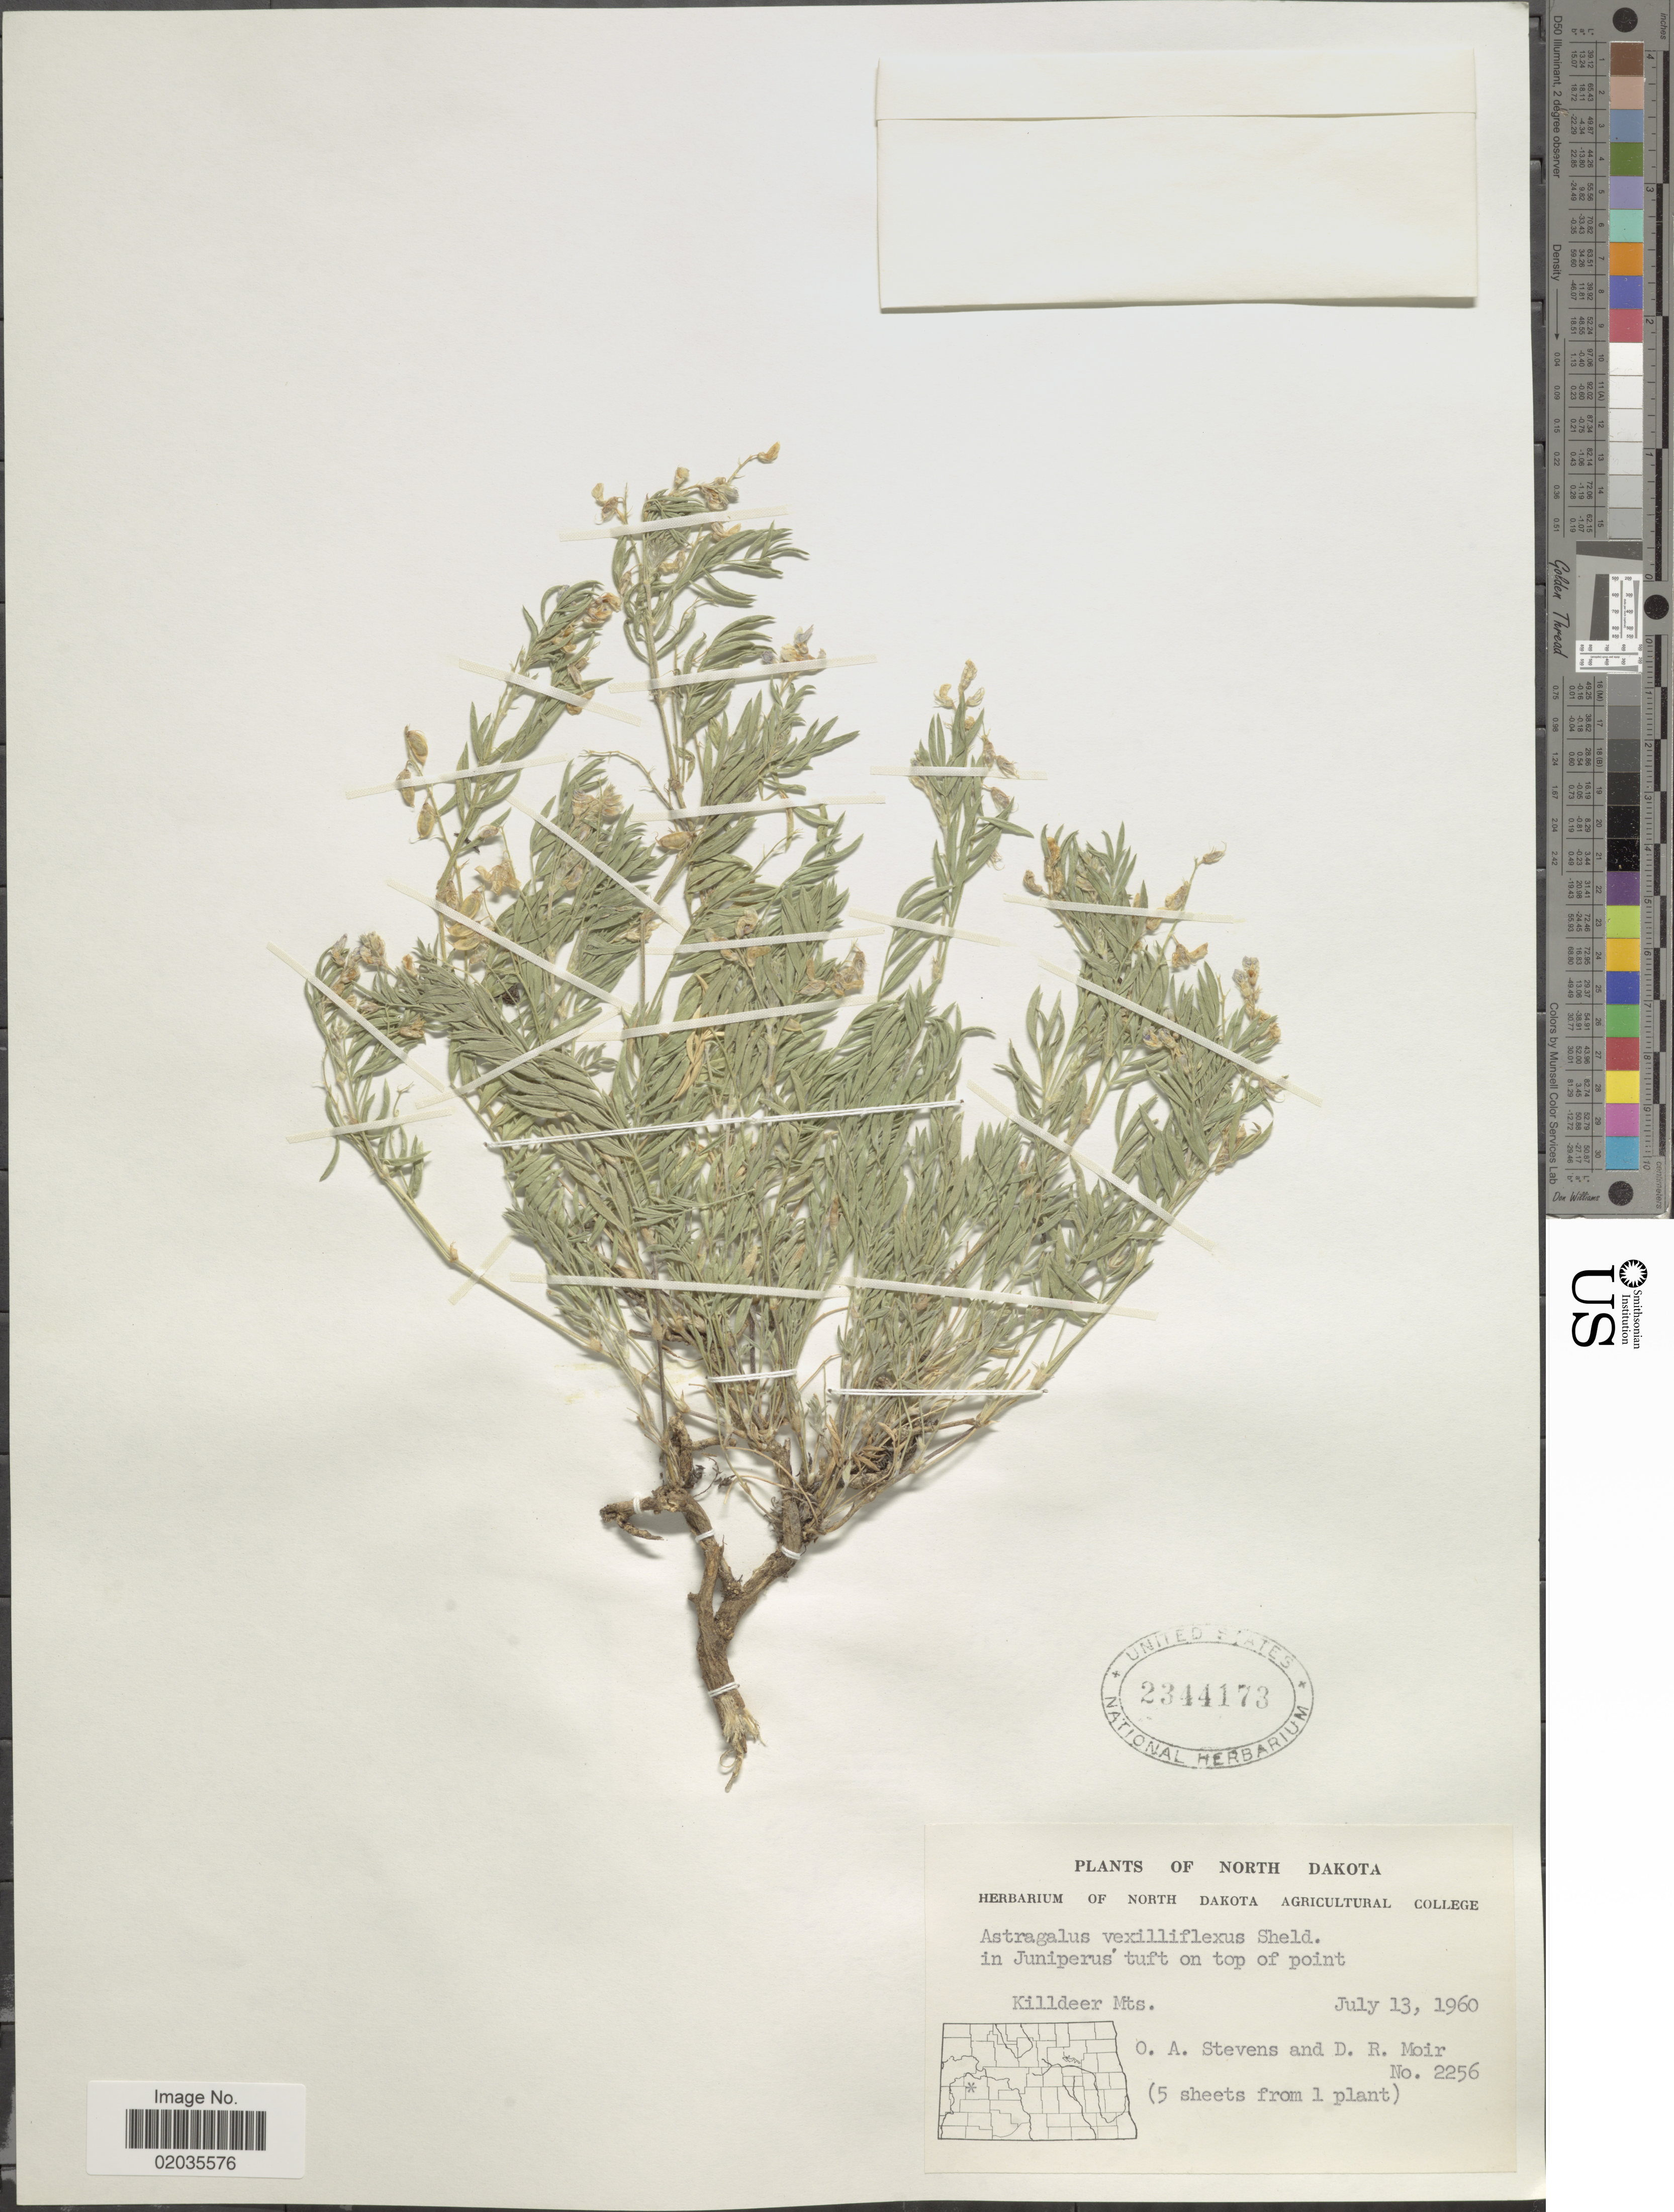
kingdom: Plantae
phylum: Tracheophyta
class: Magnoliopsida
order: Fabales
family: Fabaceae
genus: Astragalus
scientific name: Astragalus vexilliflexus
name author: E. Sheld.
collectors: O. A. Stevens & D. Moir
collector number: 2256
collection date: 1960-07-13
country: United States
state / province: North Dakota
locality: On top of point. Killdeer Mts.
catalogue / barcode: US 2344173